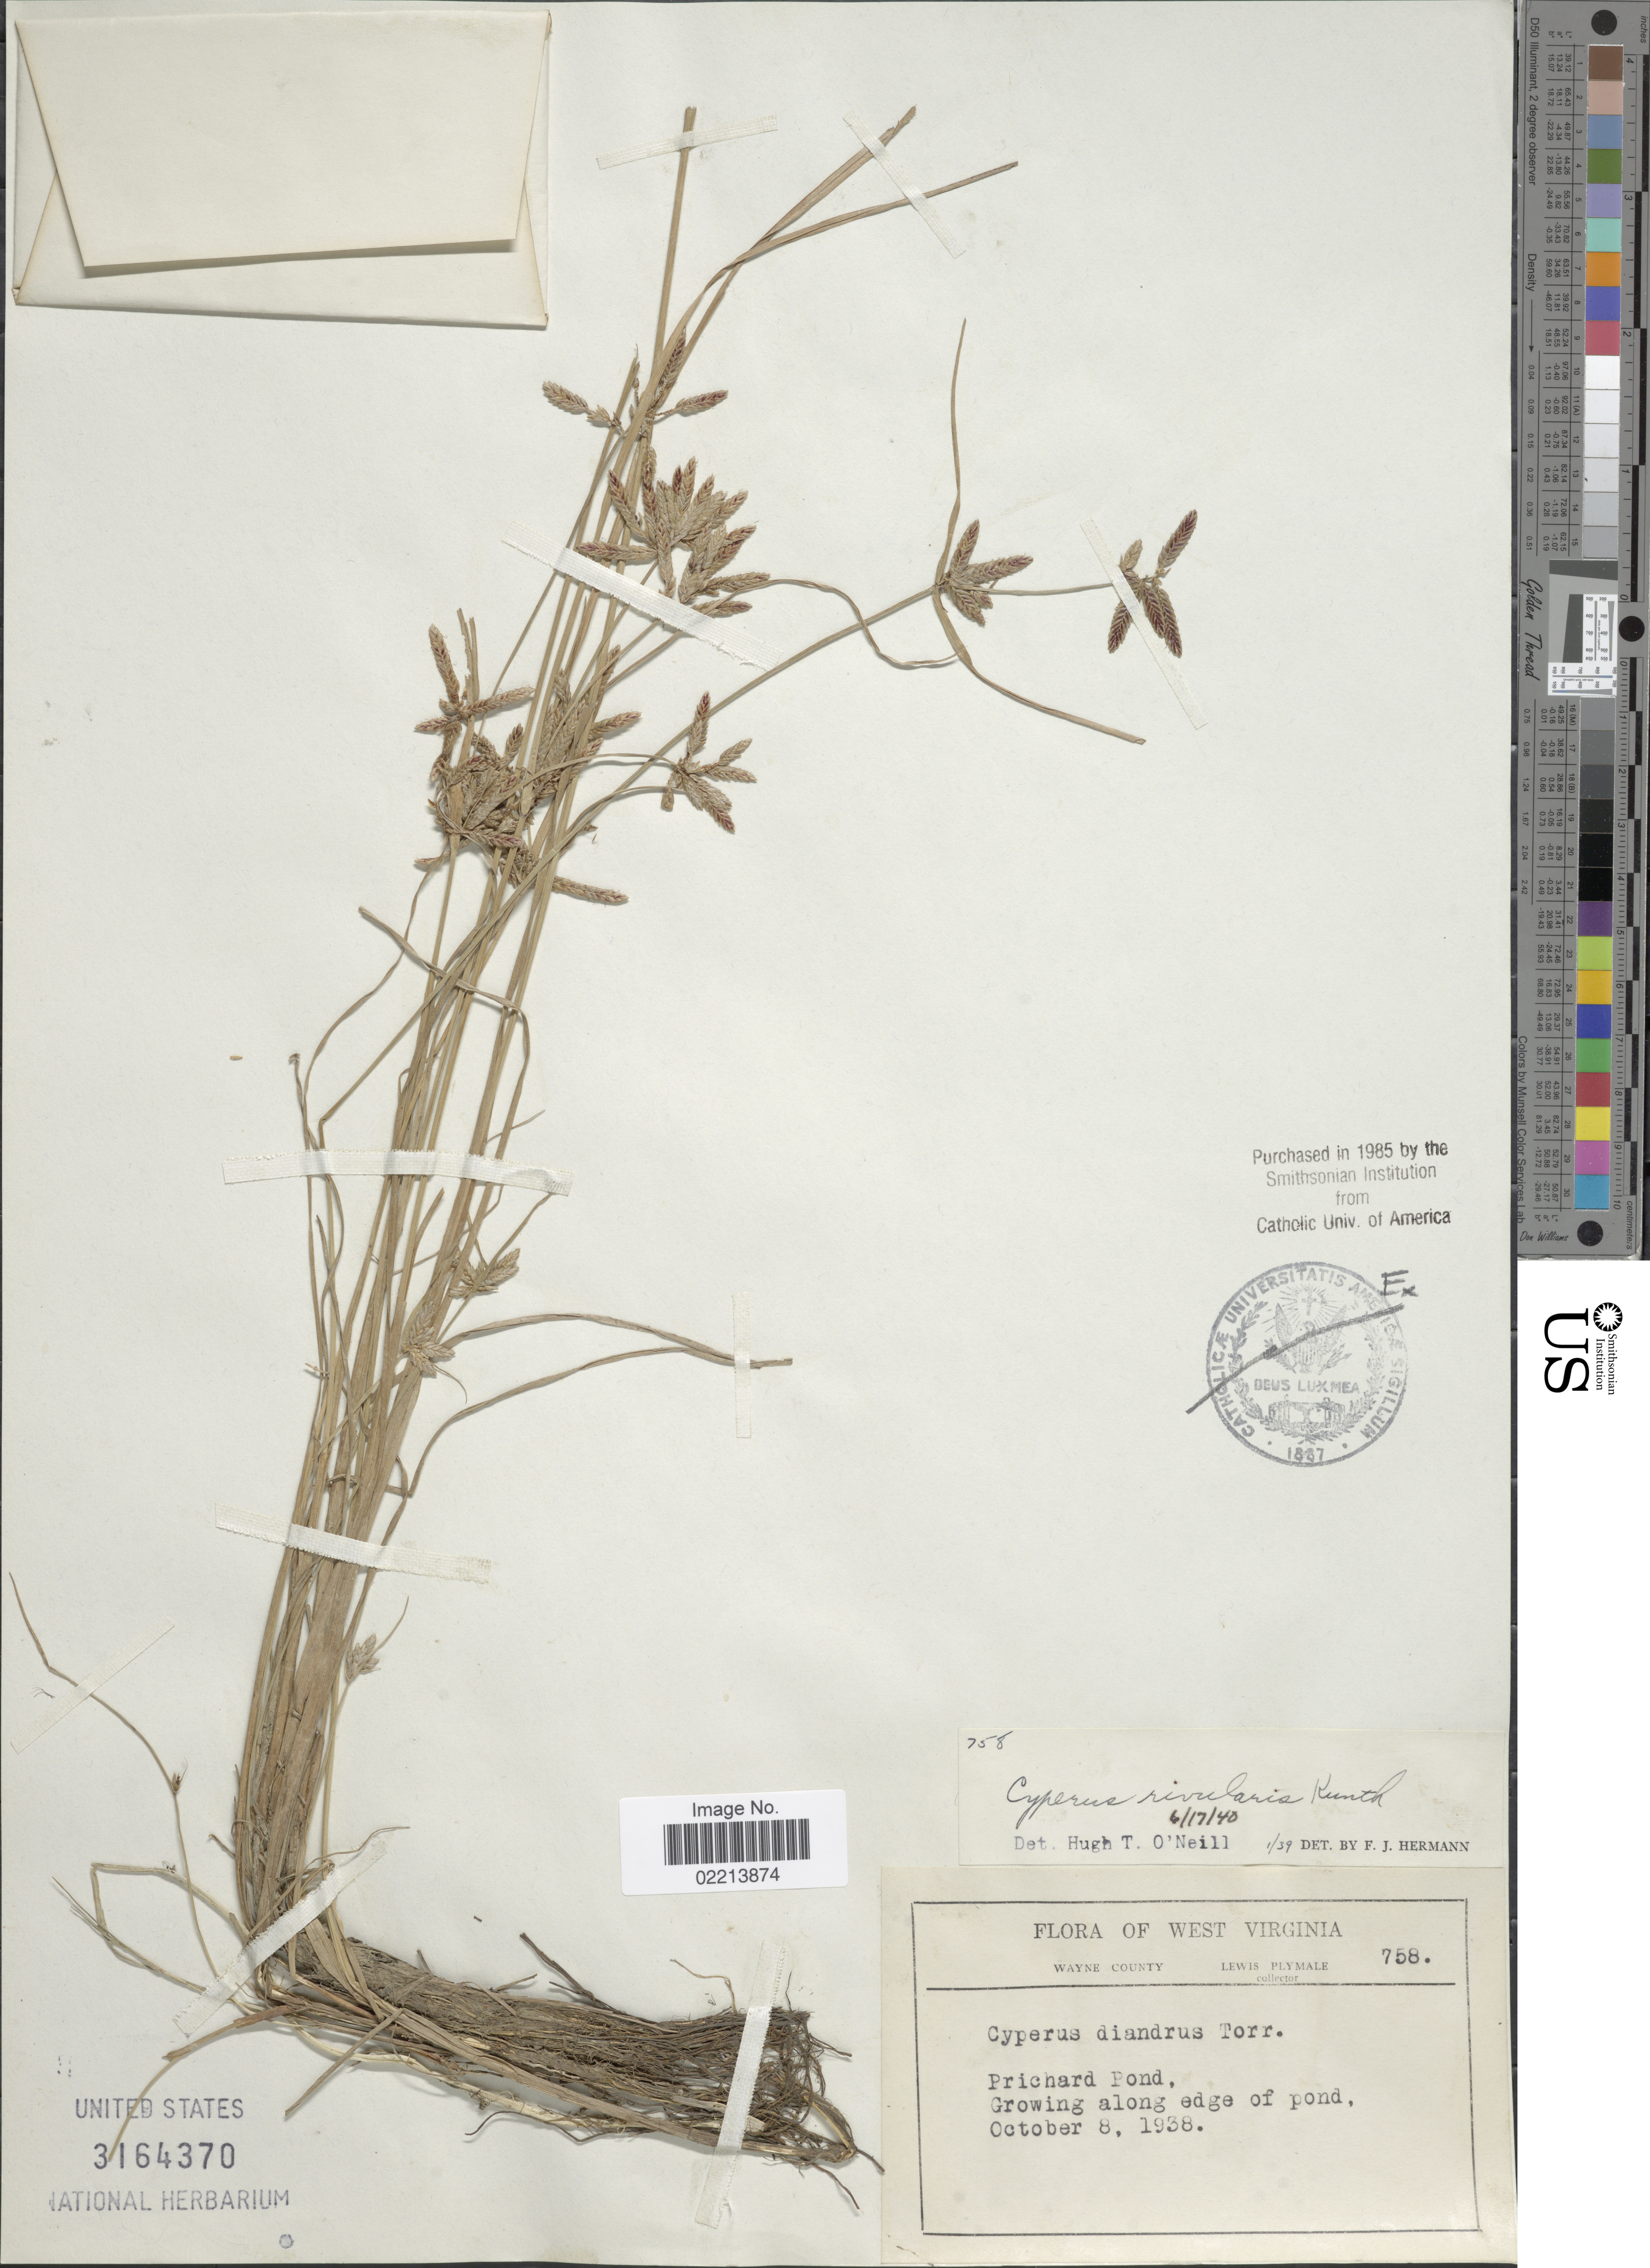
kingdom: Plantae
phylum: Tracheophyta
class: Liliopsida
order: Poales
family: Cyperaceae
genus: Cyperus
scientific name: Cyperus bipartitus Torr.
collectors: L. Plymale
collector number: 758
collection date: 1938-10-08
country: United States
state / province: West Virginia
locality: West Virginia. Prichard Pond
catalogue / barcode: US 3164370